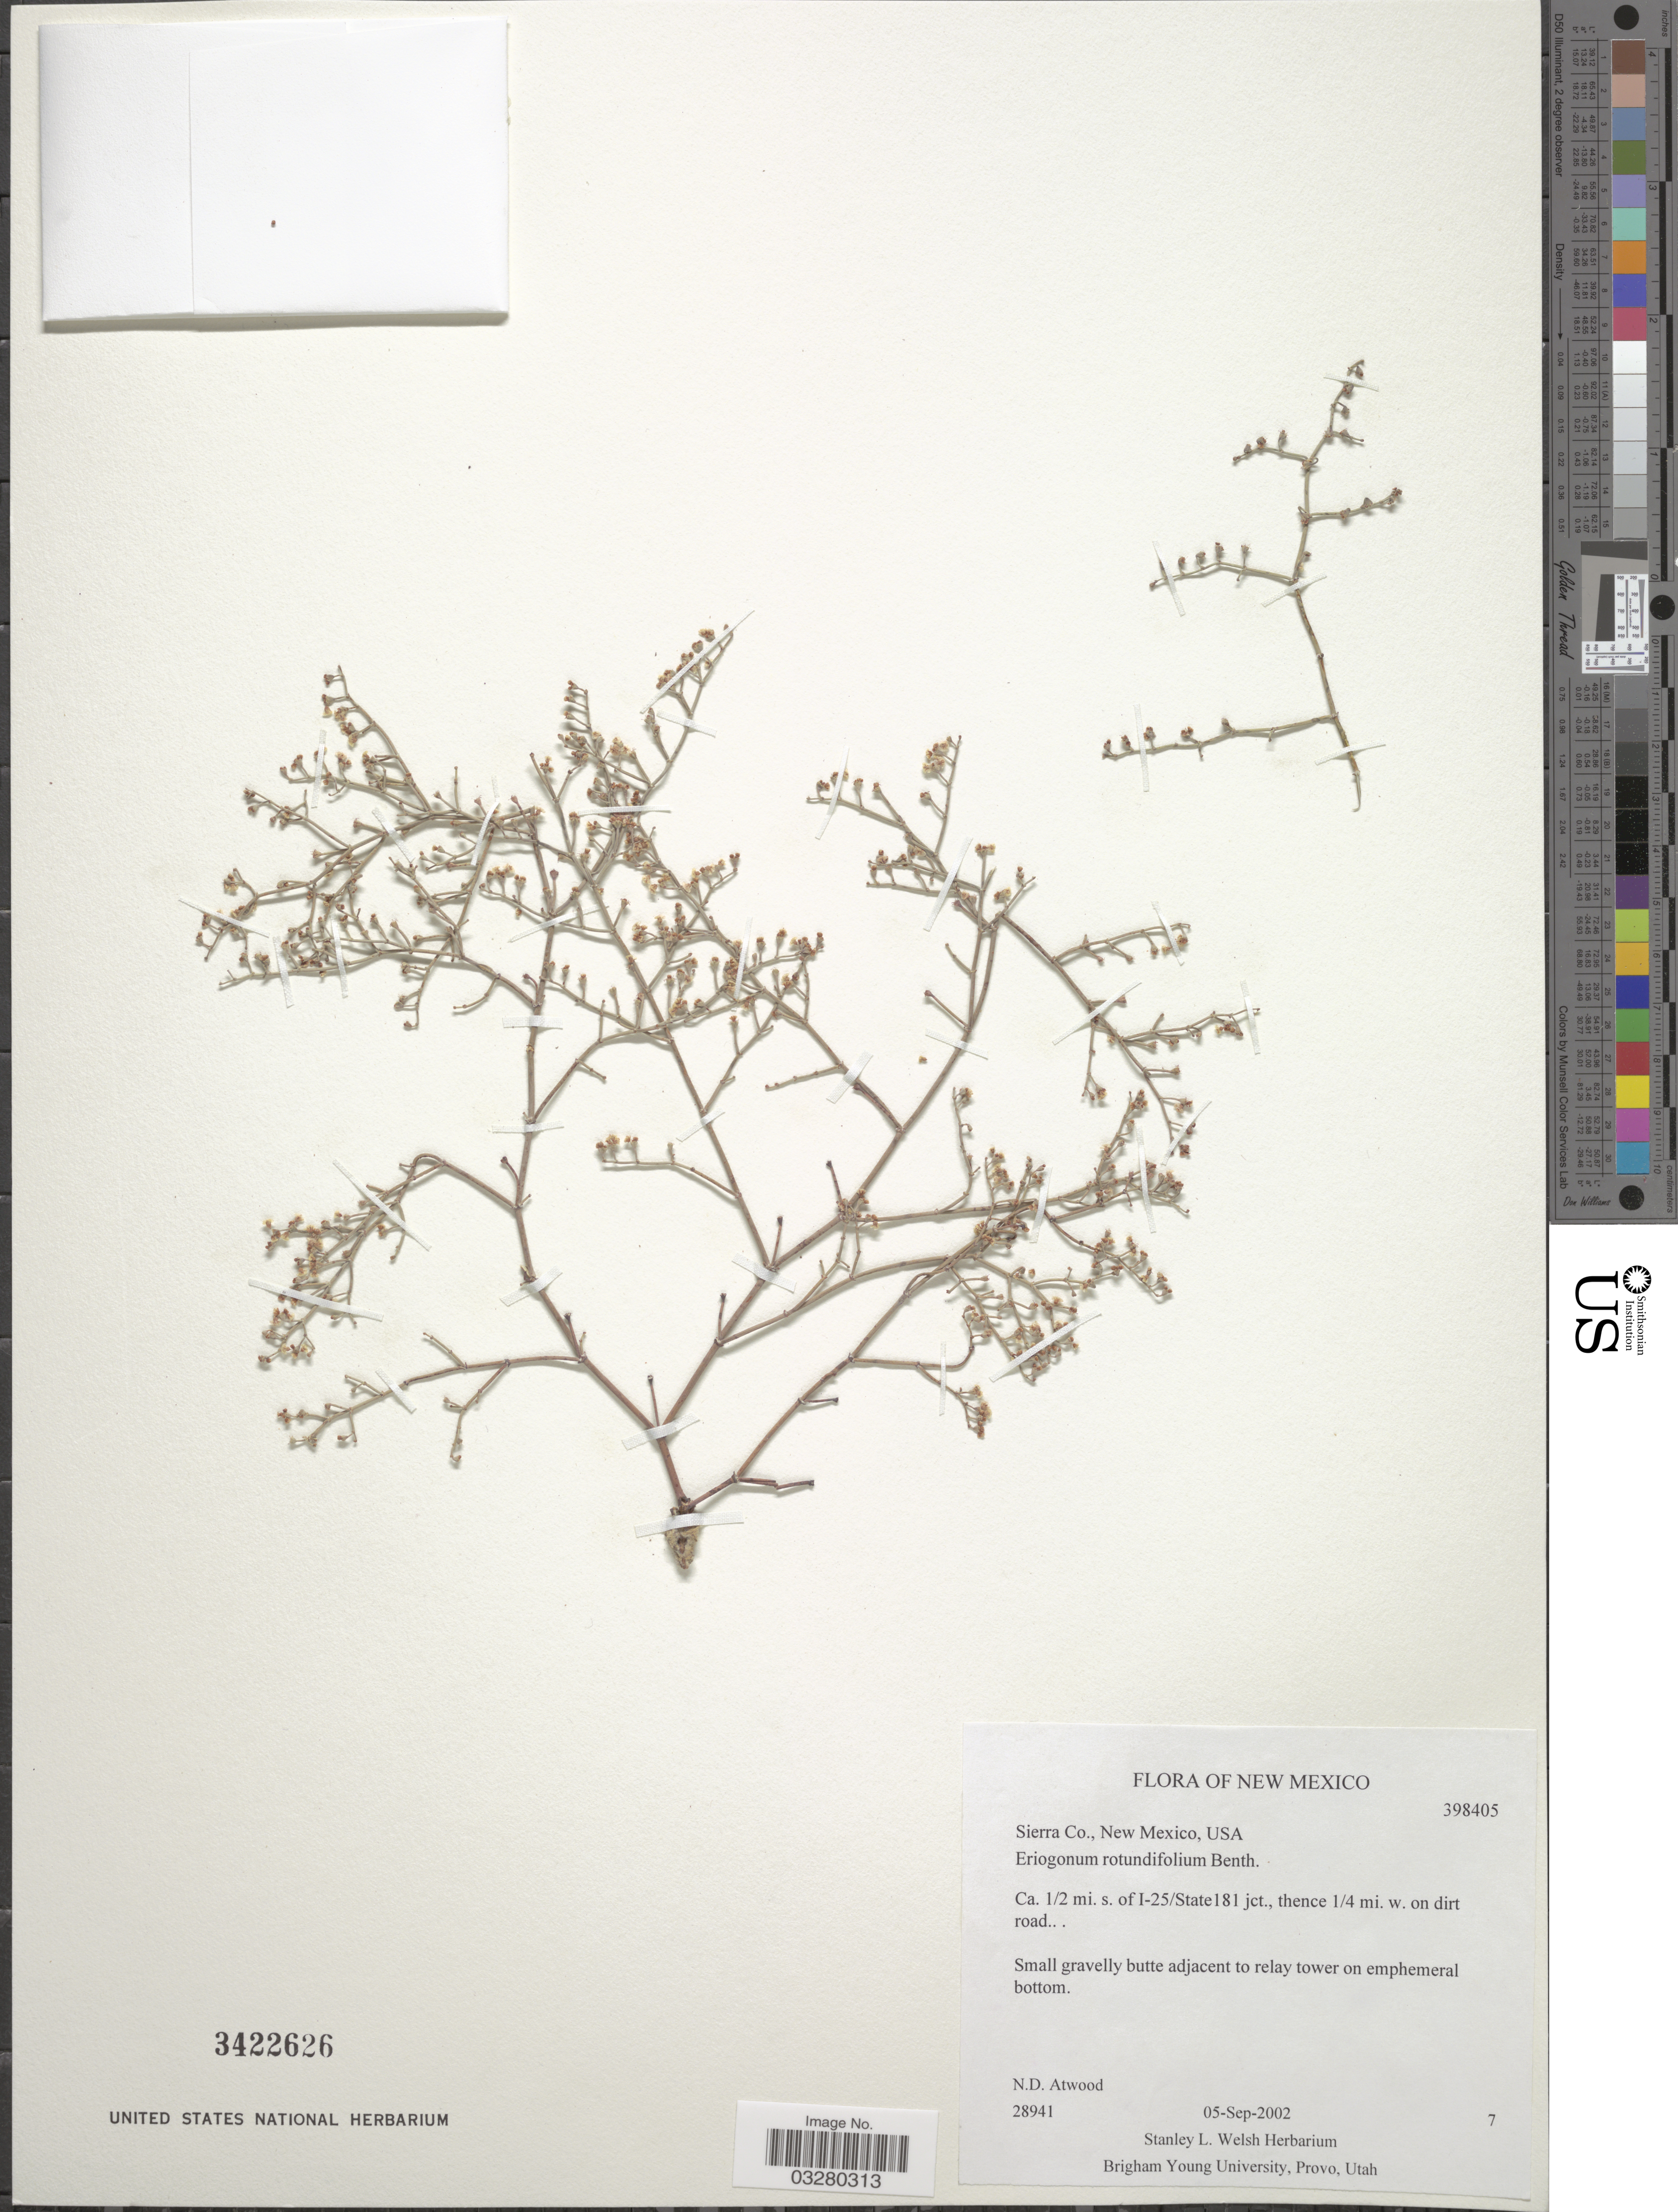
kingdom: Plantae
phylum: Tracheophyta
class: Magnoliopsida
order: Caryophyllales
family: Polygonaceae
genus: Eriogonum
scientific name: Eriogonum rotundifolium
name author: Benth. in DC.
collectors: N. Atwood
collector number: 28941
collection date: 2002-09-05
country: United States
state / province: New Mexico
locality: Sierra Co. Ca ½ mi. s. of I-25/State 181 jct., thence ¼ mi. w. on dirt road.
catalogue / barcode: US 3422626